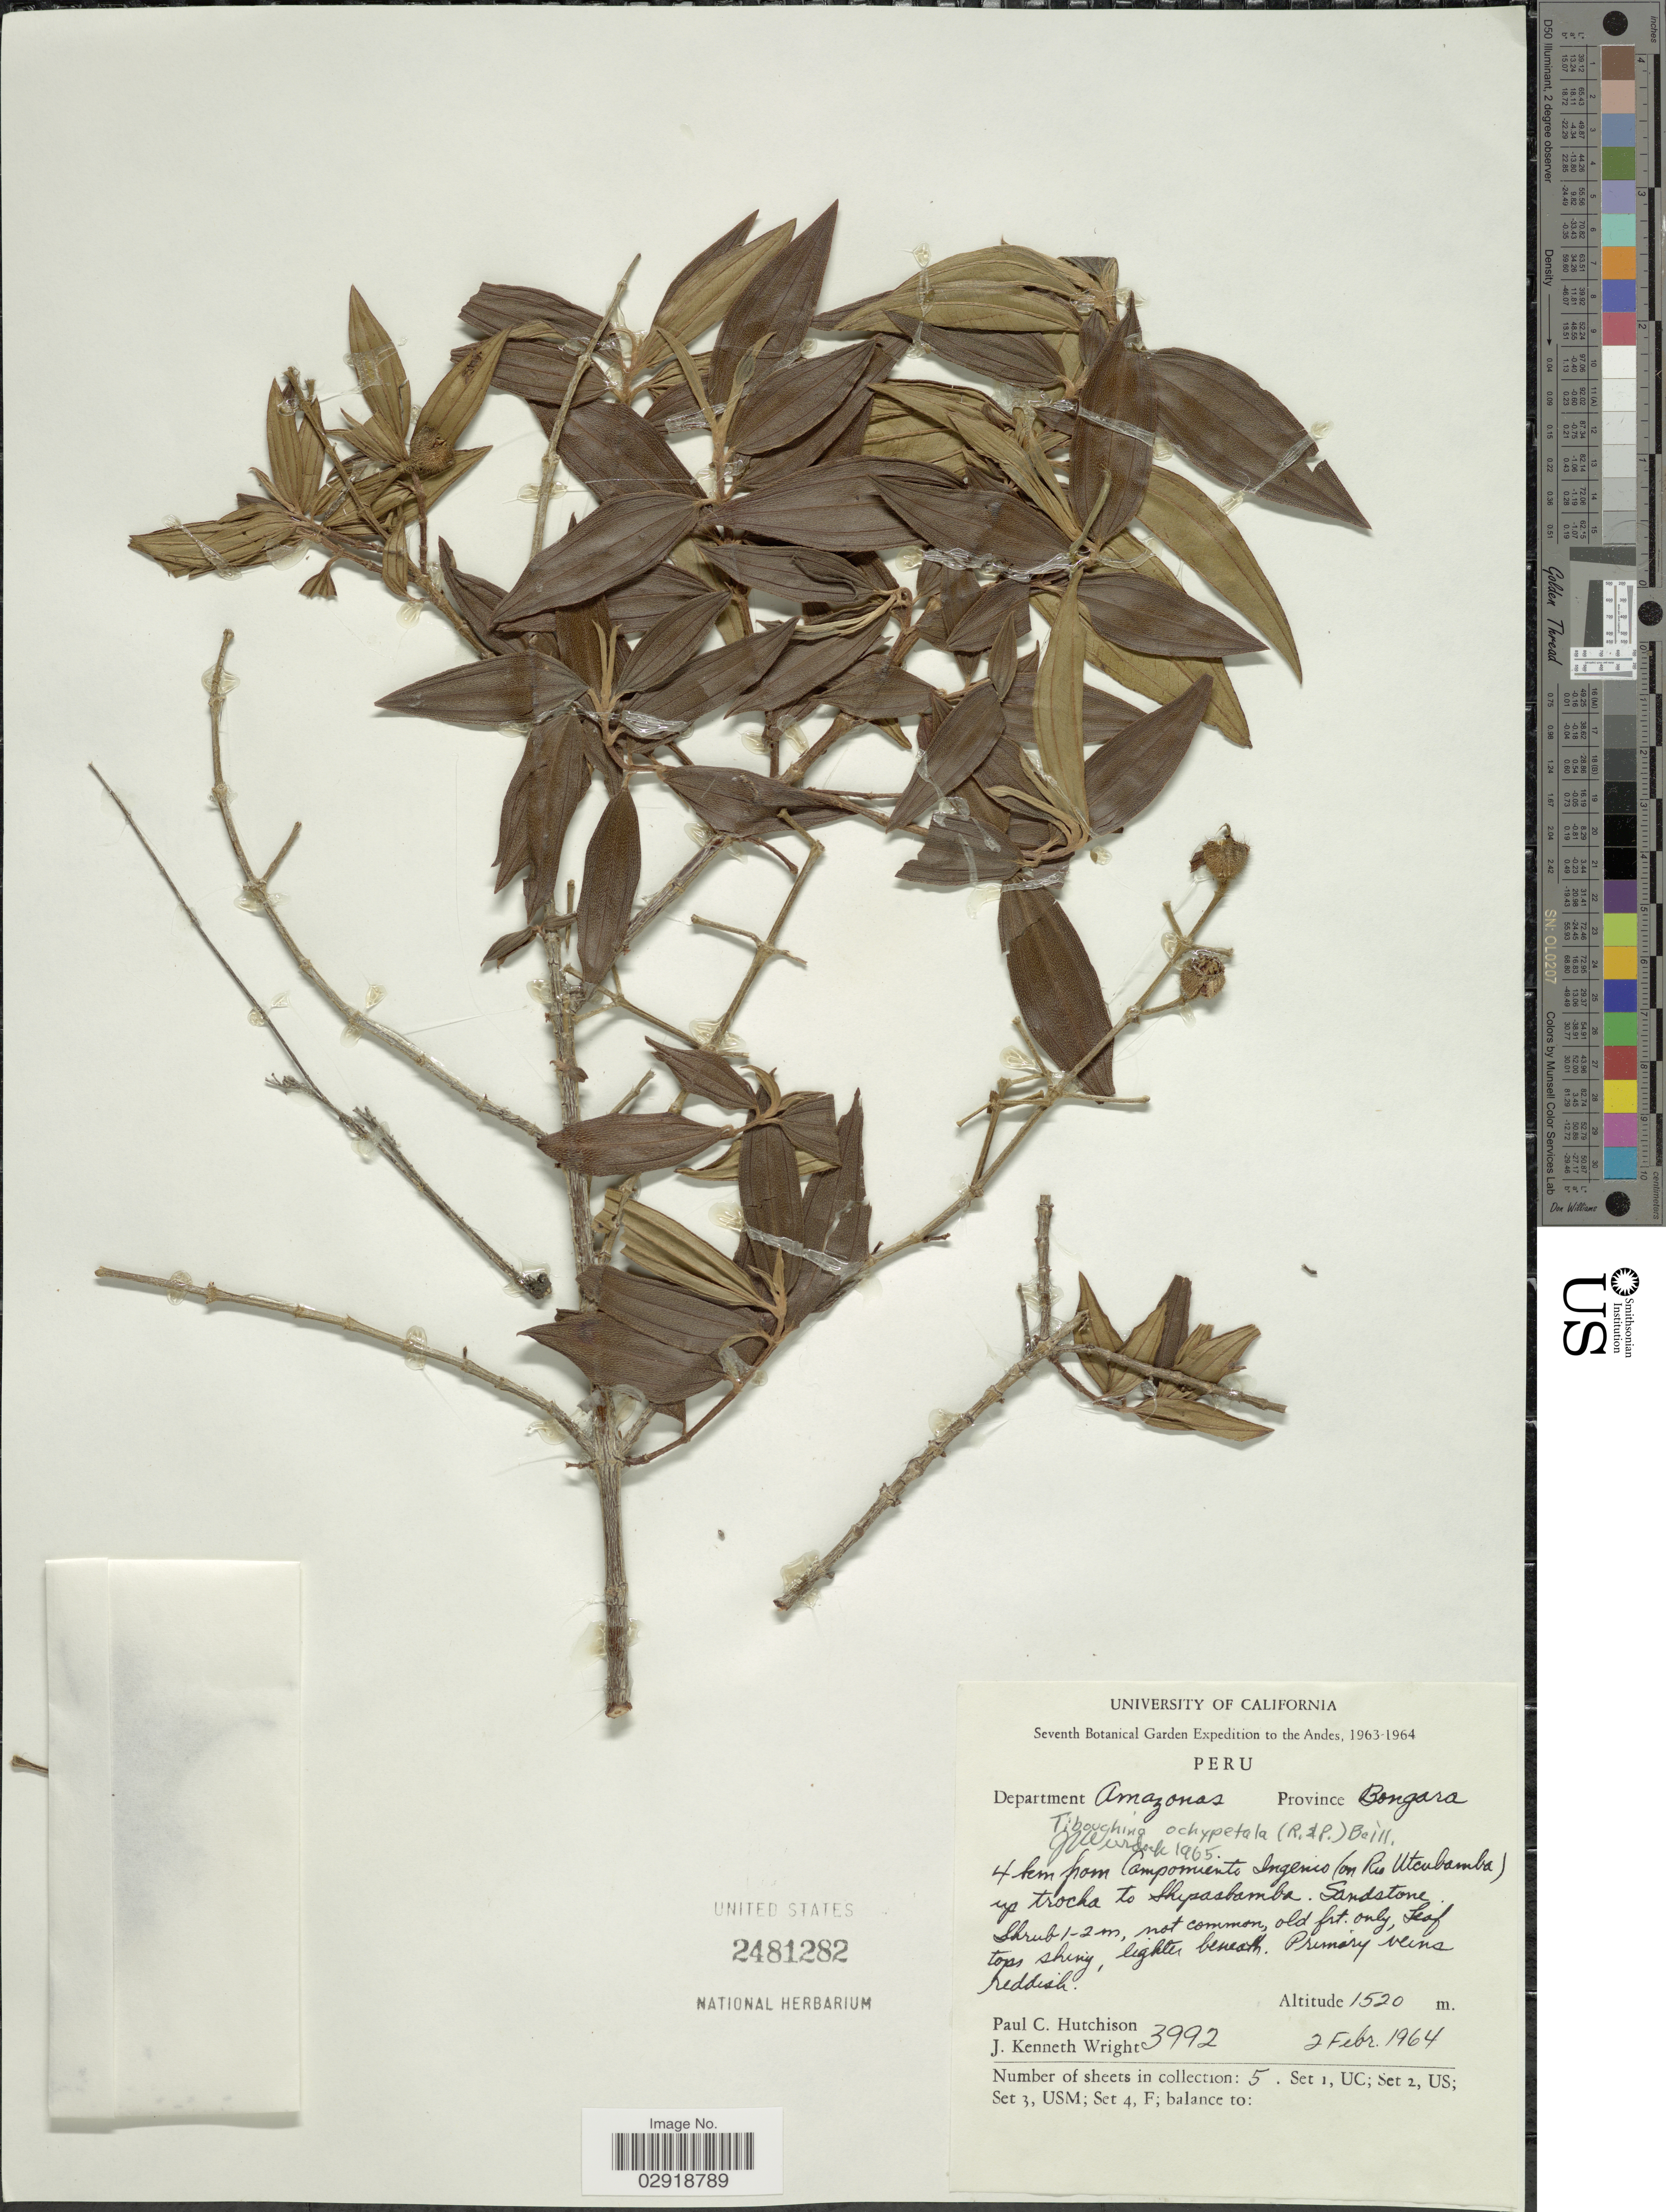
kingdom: Plantae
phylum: Tracheophyta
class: Magnoliopsida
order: Myrtales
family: Melastomataceae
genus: Pleroma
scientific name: Pleroma ochypetalum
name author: (Ruiz & Pav.) D. Don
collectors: P. C. Hutchison & J. K. Wright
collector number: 3992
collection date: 1964-02-02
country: Peru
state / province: Amazonas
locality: Andes. Department Amazonas. Province Bongara. 4 km from Campomiento Ingenio (on Rio Utcubamba) up trocks to Shysasbamba.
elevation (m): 1520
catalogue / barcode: US 2481282